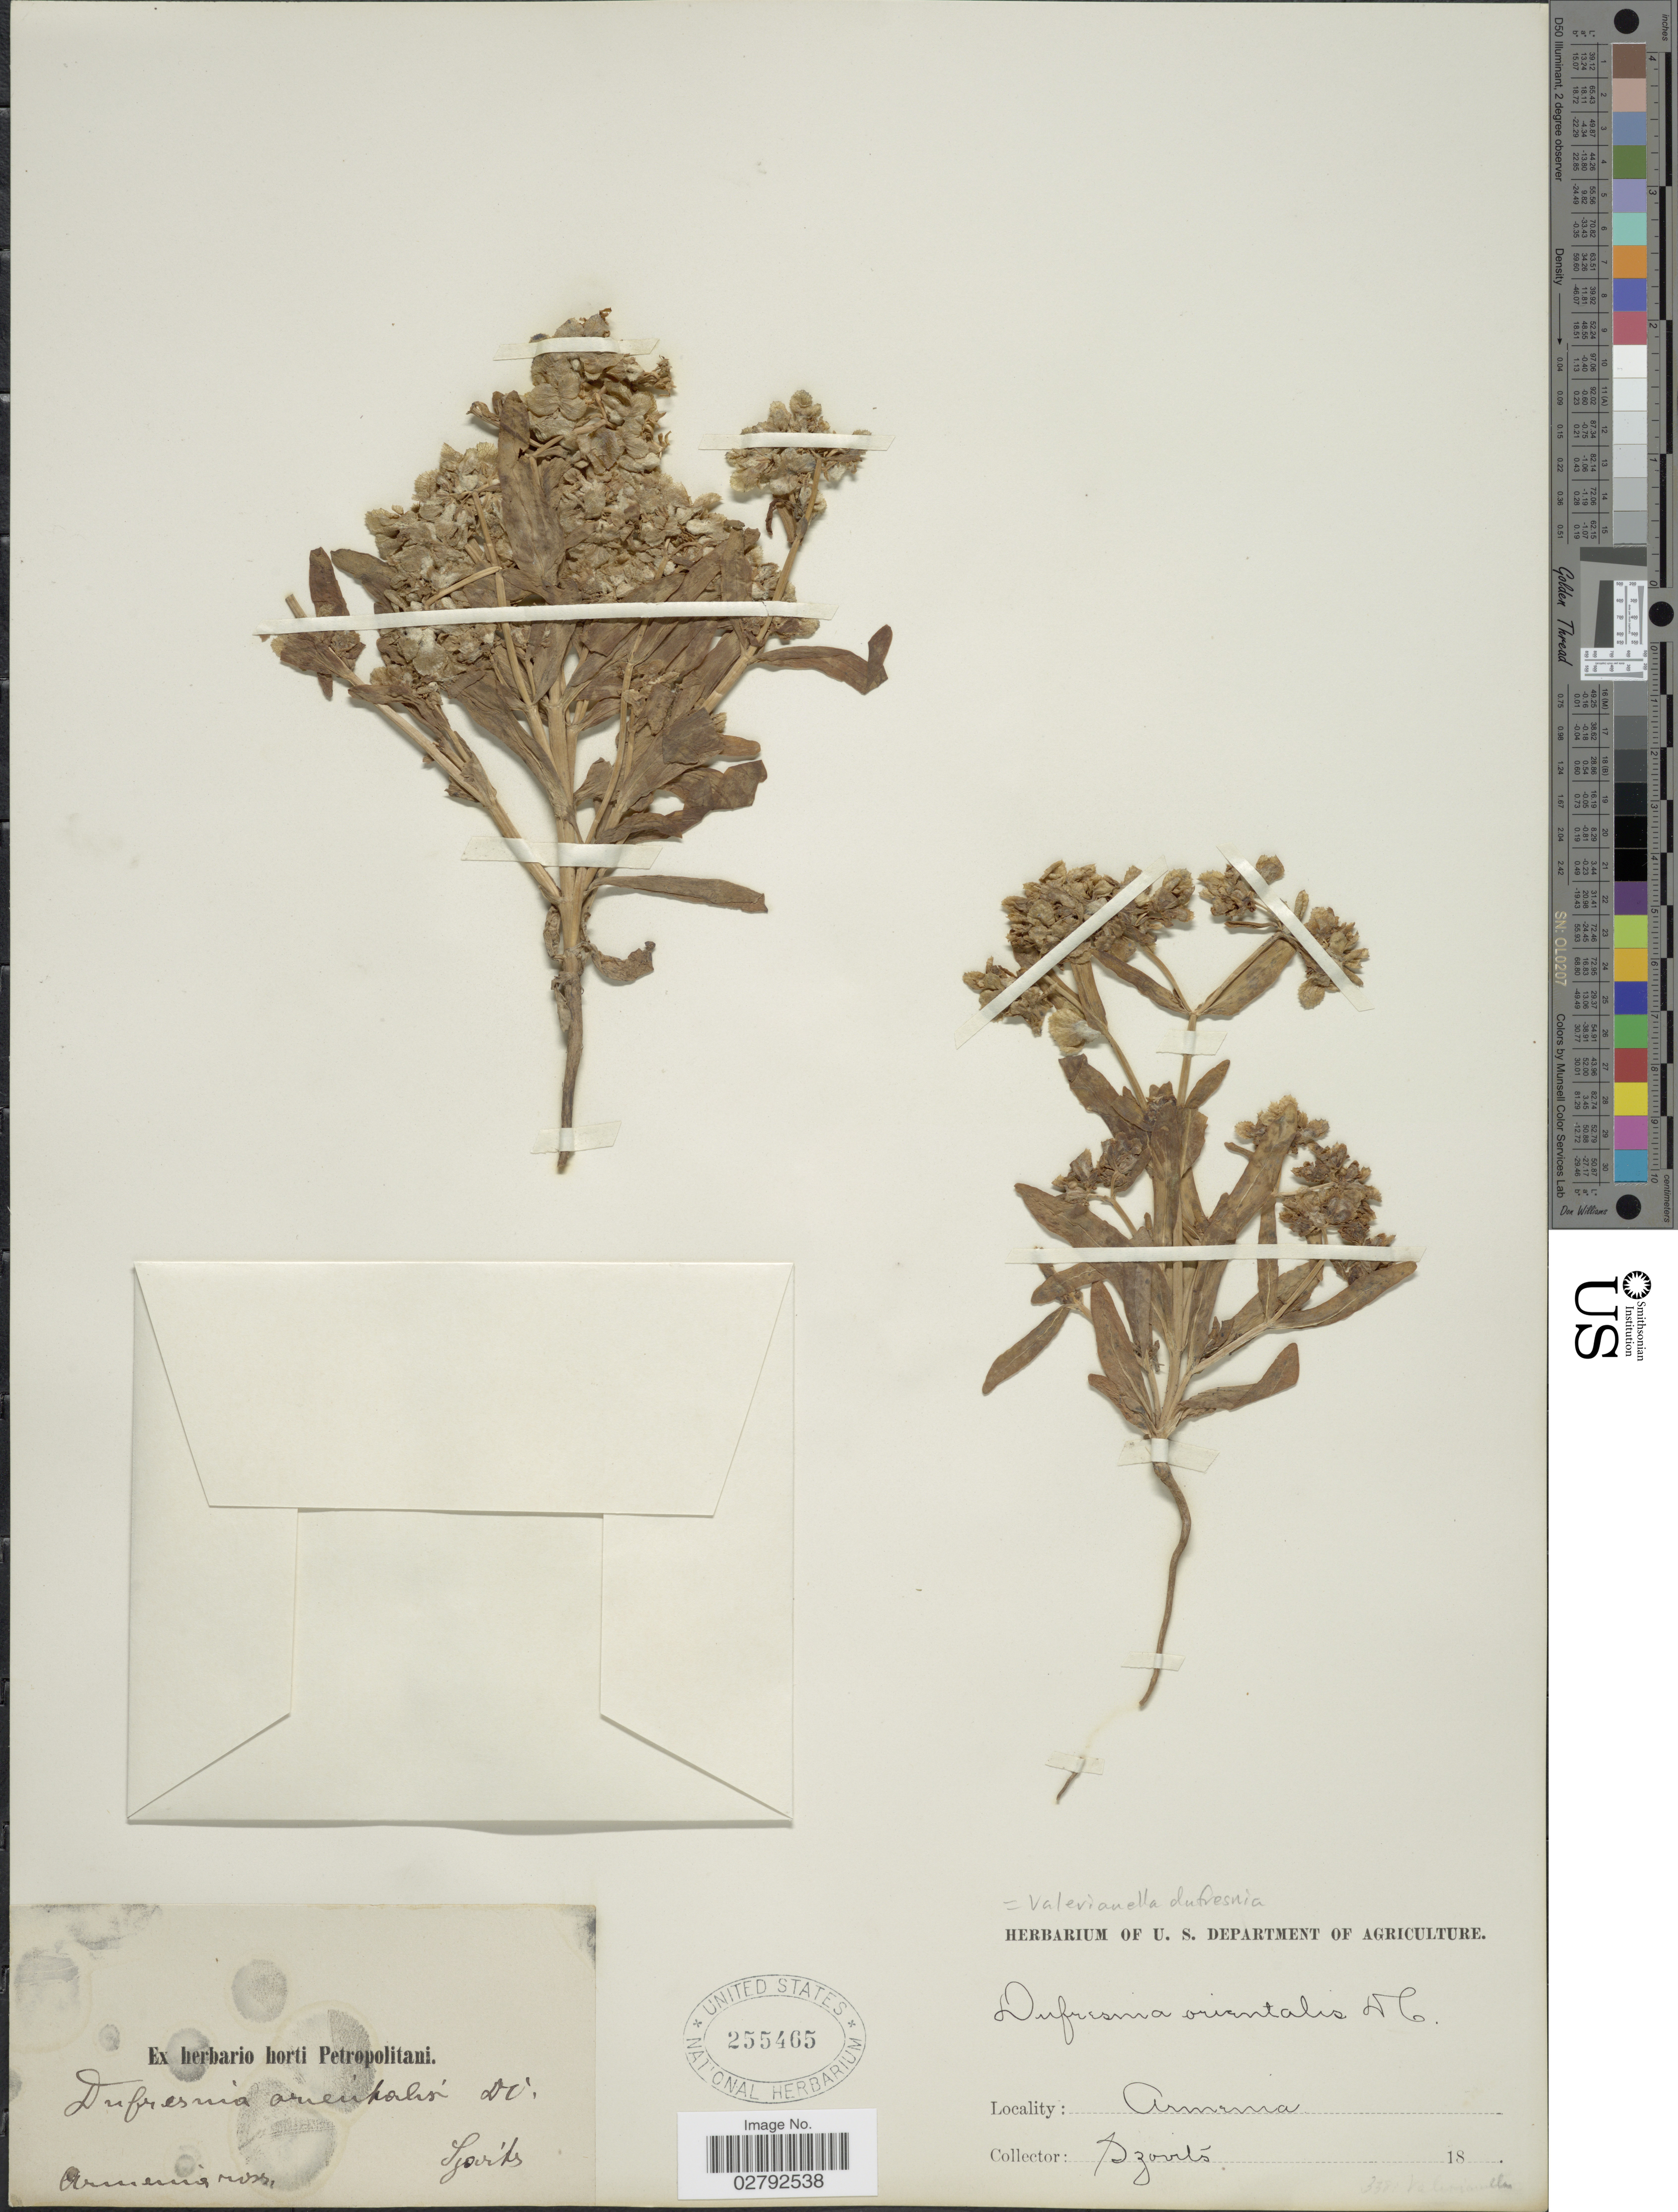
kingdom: Plantae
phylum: Tracheophyta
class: Magnoliopsida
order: Dipsacales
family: Caprifoliaceae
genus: Valerianella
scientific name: Valerianella dufresnia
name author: Bunge ex Boiss.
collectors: Szovits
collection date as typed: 18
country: Armenia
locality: Armenia ross.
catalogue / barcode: US 255465